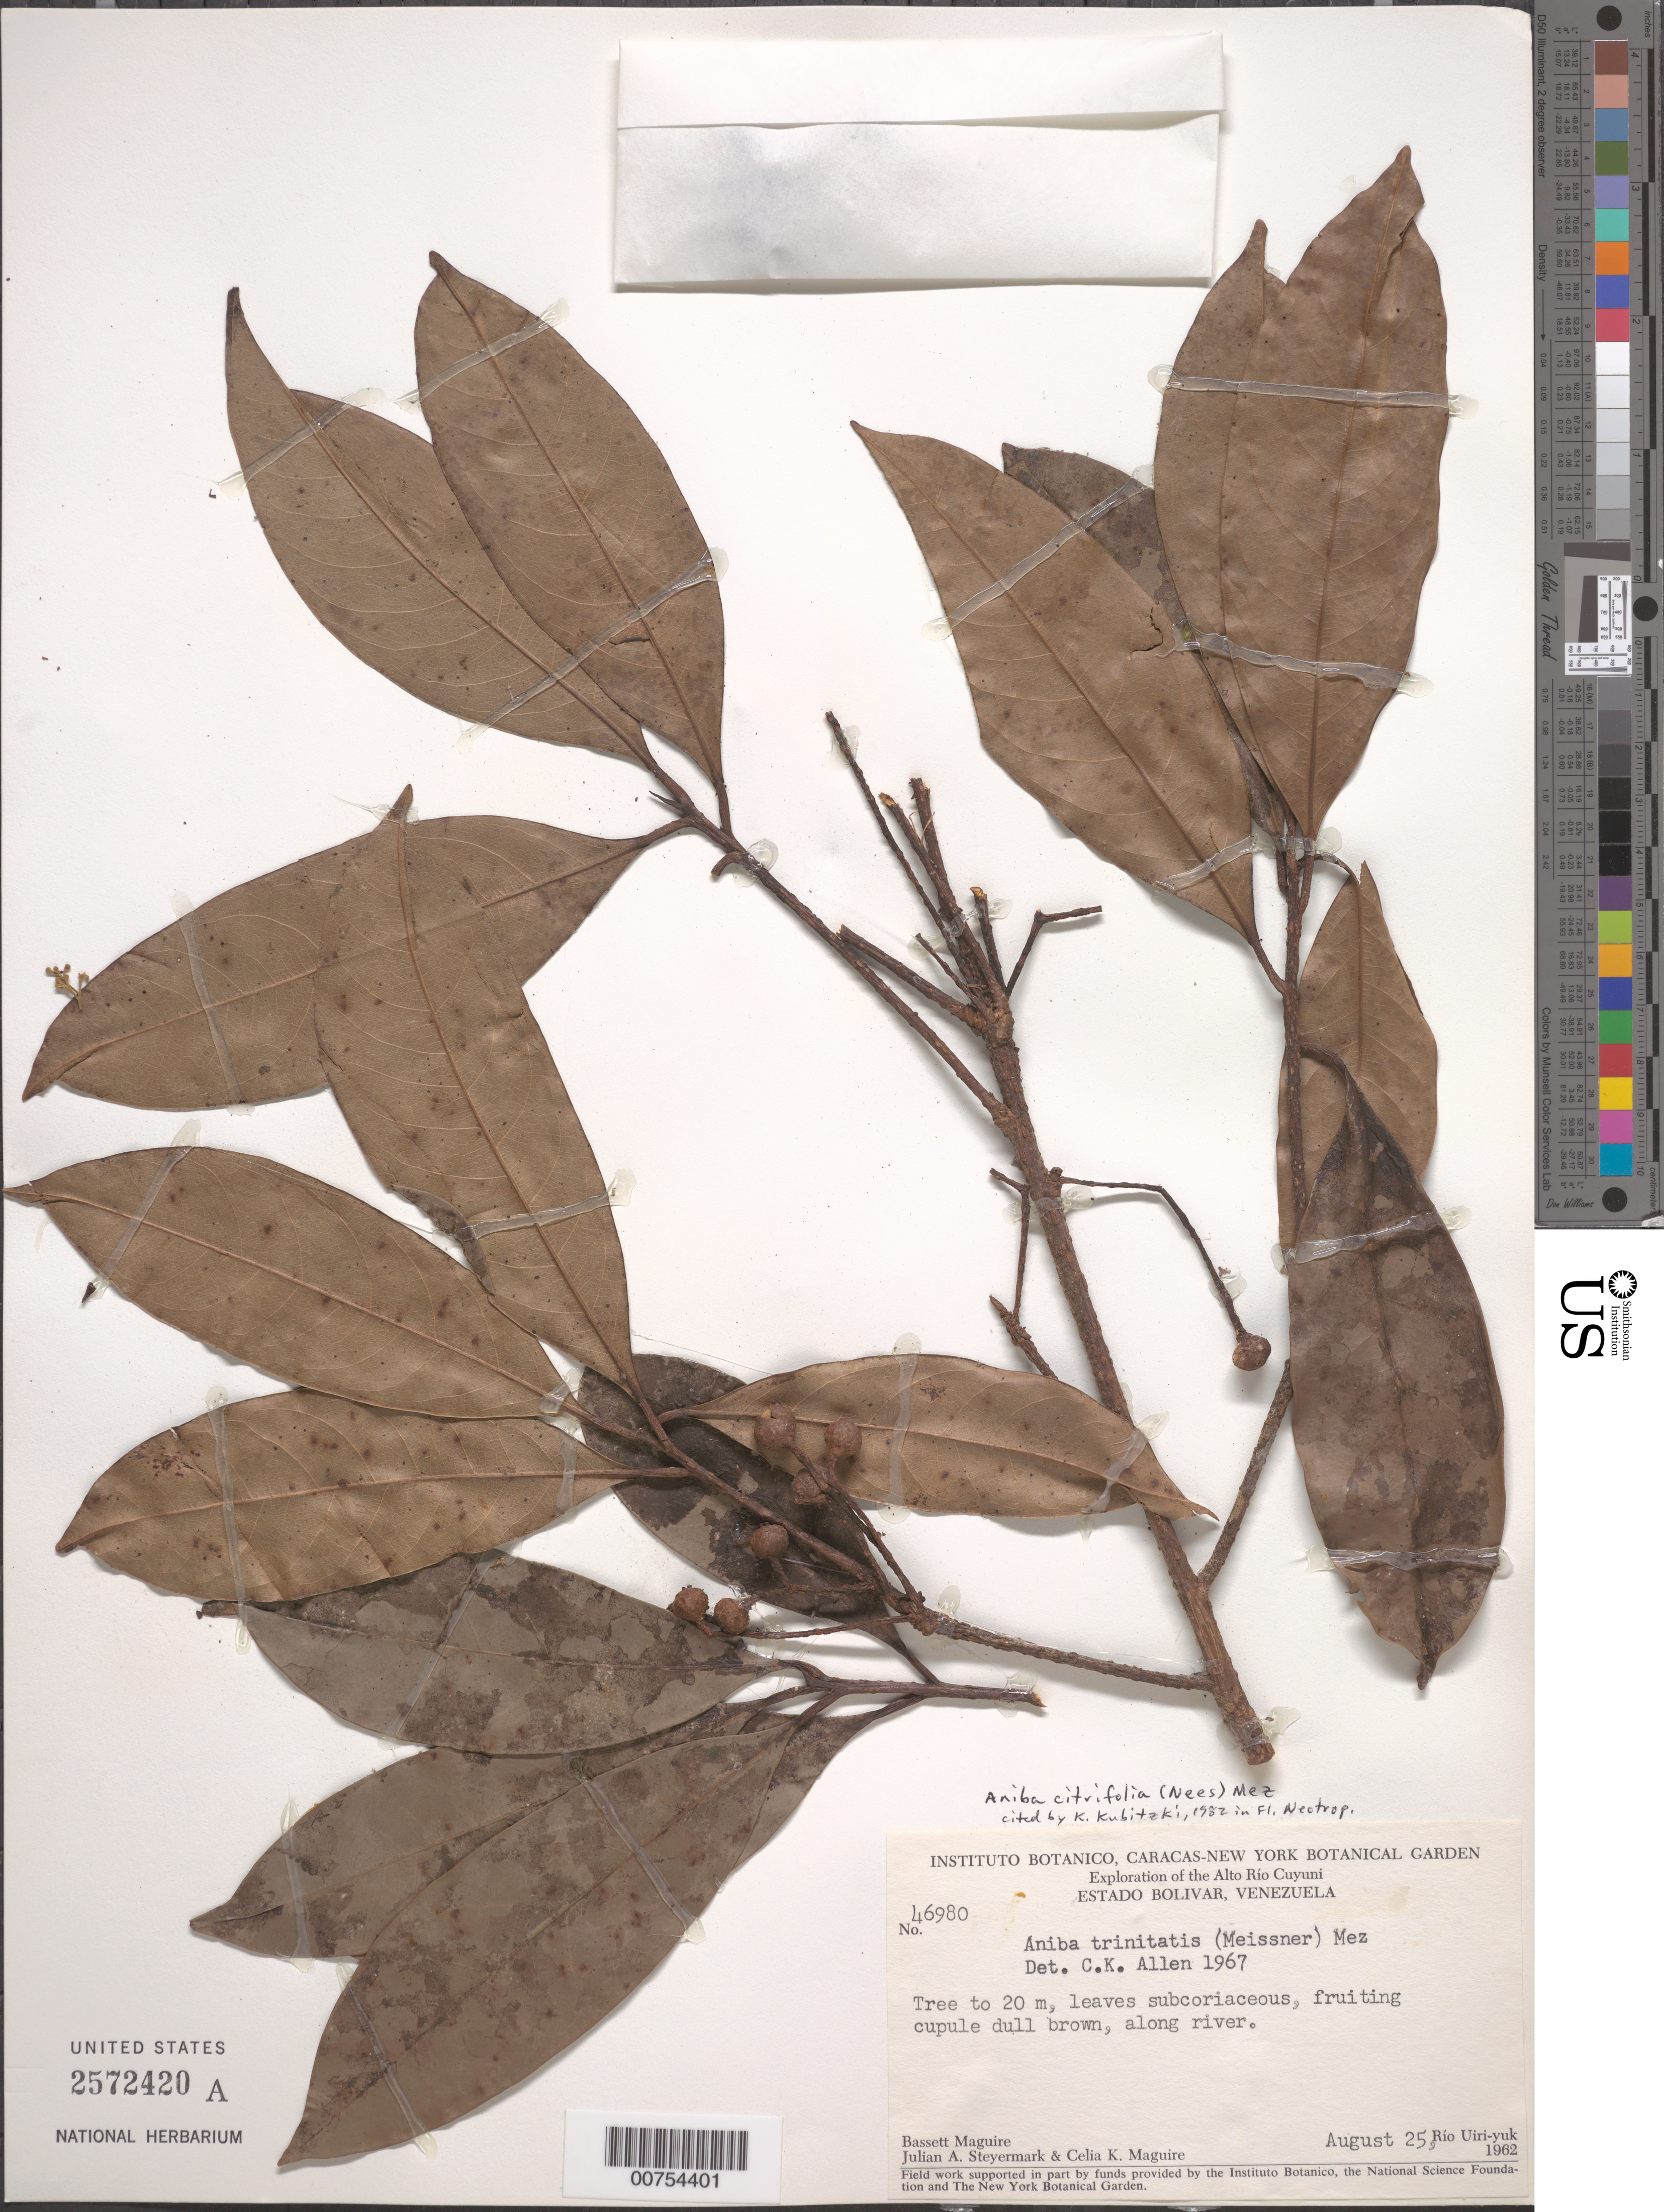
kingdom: Plantae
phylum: Tracheophyta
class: Magnoliopsida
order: Laurales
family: Lauraceae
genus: Aniba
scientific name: Aniba citrifolia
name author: (Nees) Mez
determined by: Kubitzki, Klaus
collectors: B. Maguire, J. Steyermark & C. K. Maguire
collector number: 46980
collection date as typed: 25-Aug-62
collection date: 1962-08-25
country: Venezuela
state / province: Bolívar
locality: Alto Río Cuyuni, Río Uiri-yuk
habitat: Along river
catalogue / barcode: US 2572420A